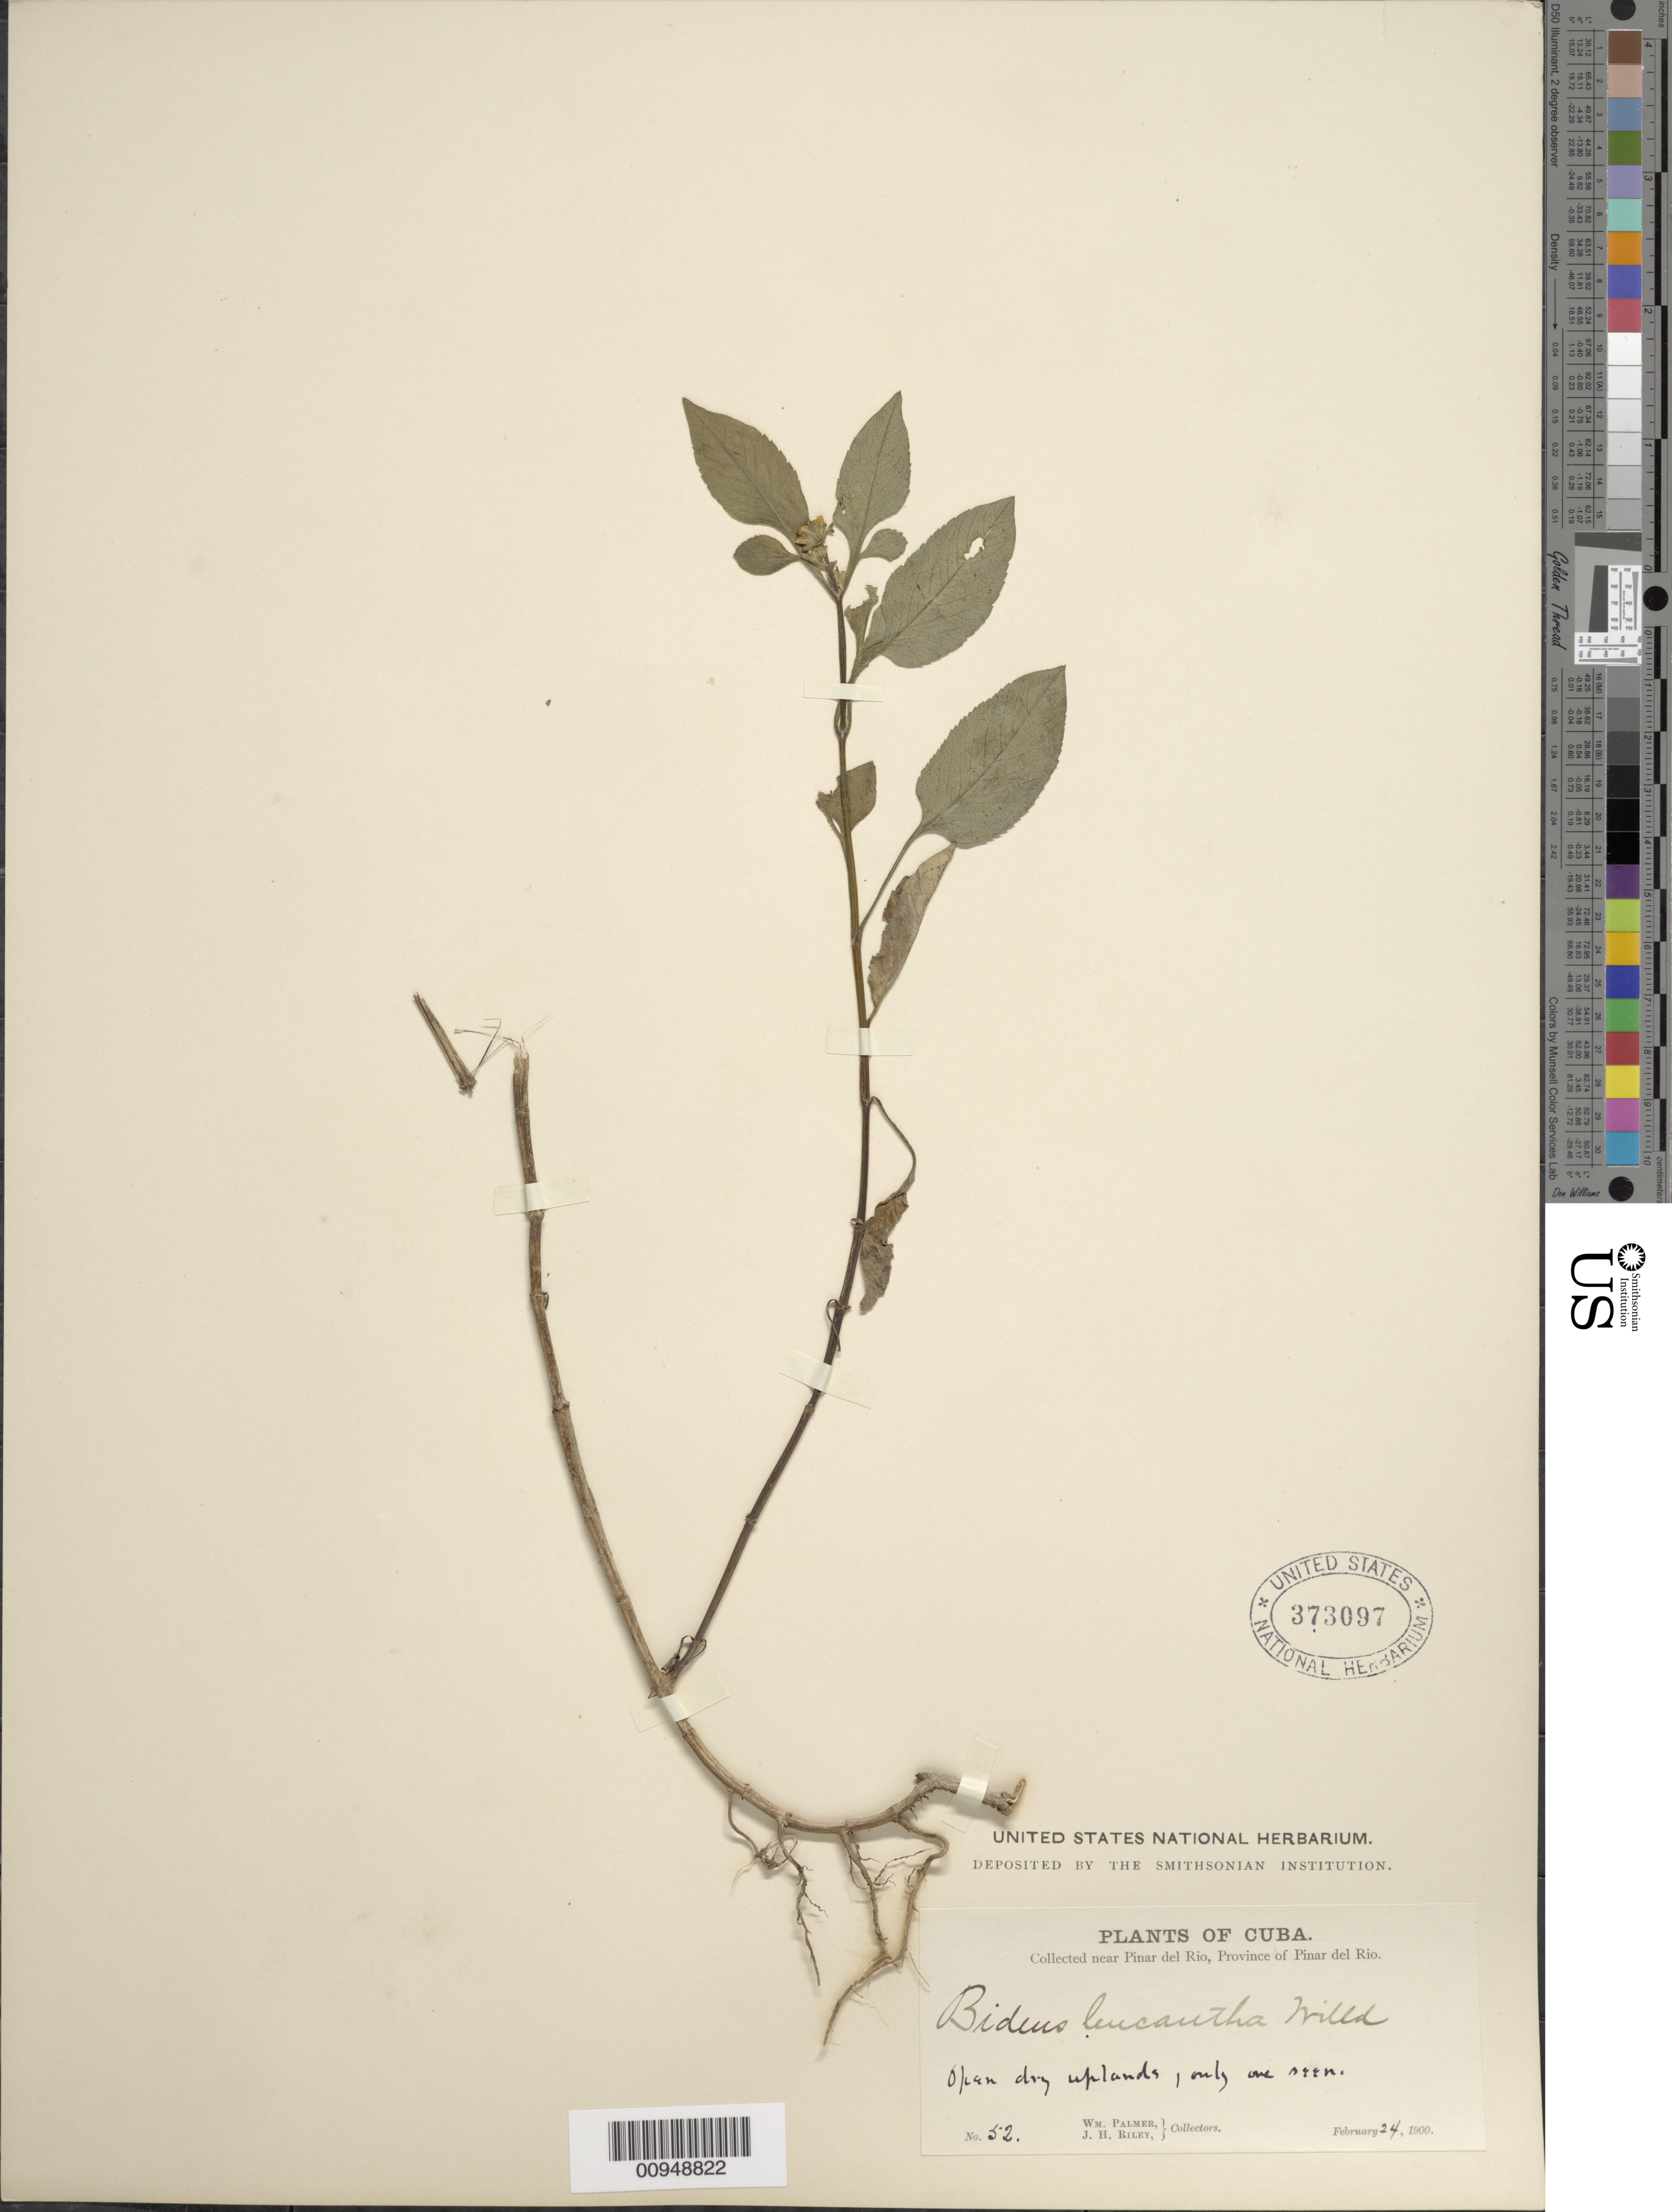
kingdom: Plantae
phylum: Tracheophyta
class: Magnoliopsida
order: Asterales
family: Asteraceae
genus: Bidens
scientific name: Bidens alba var. radiata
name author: (Sch. Bip.) R.E. Ballard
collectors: W. Palmer & J. H. Riley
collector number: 52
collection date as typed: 24 Feb 1900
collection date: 1900-02-24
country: Cuba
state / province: Pinar del Rio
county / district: Dry forest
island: Cuba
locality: Uplands near Pinar del Rio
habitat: Open dry uplands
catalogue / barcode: US 373097